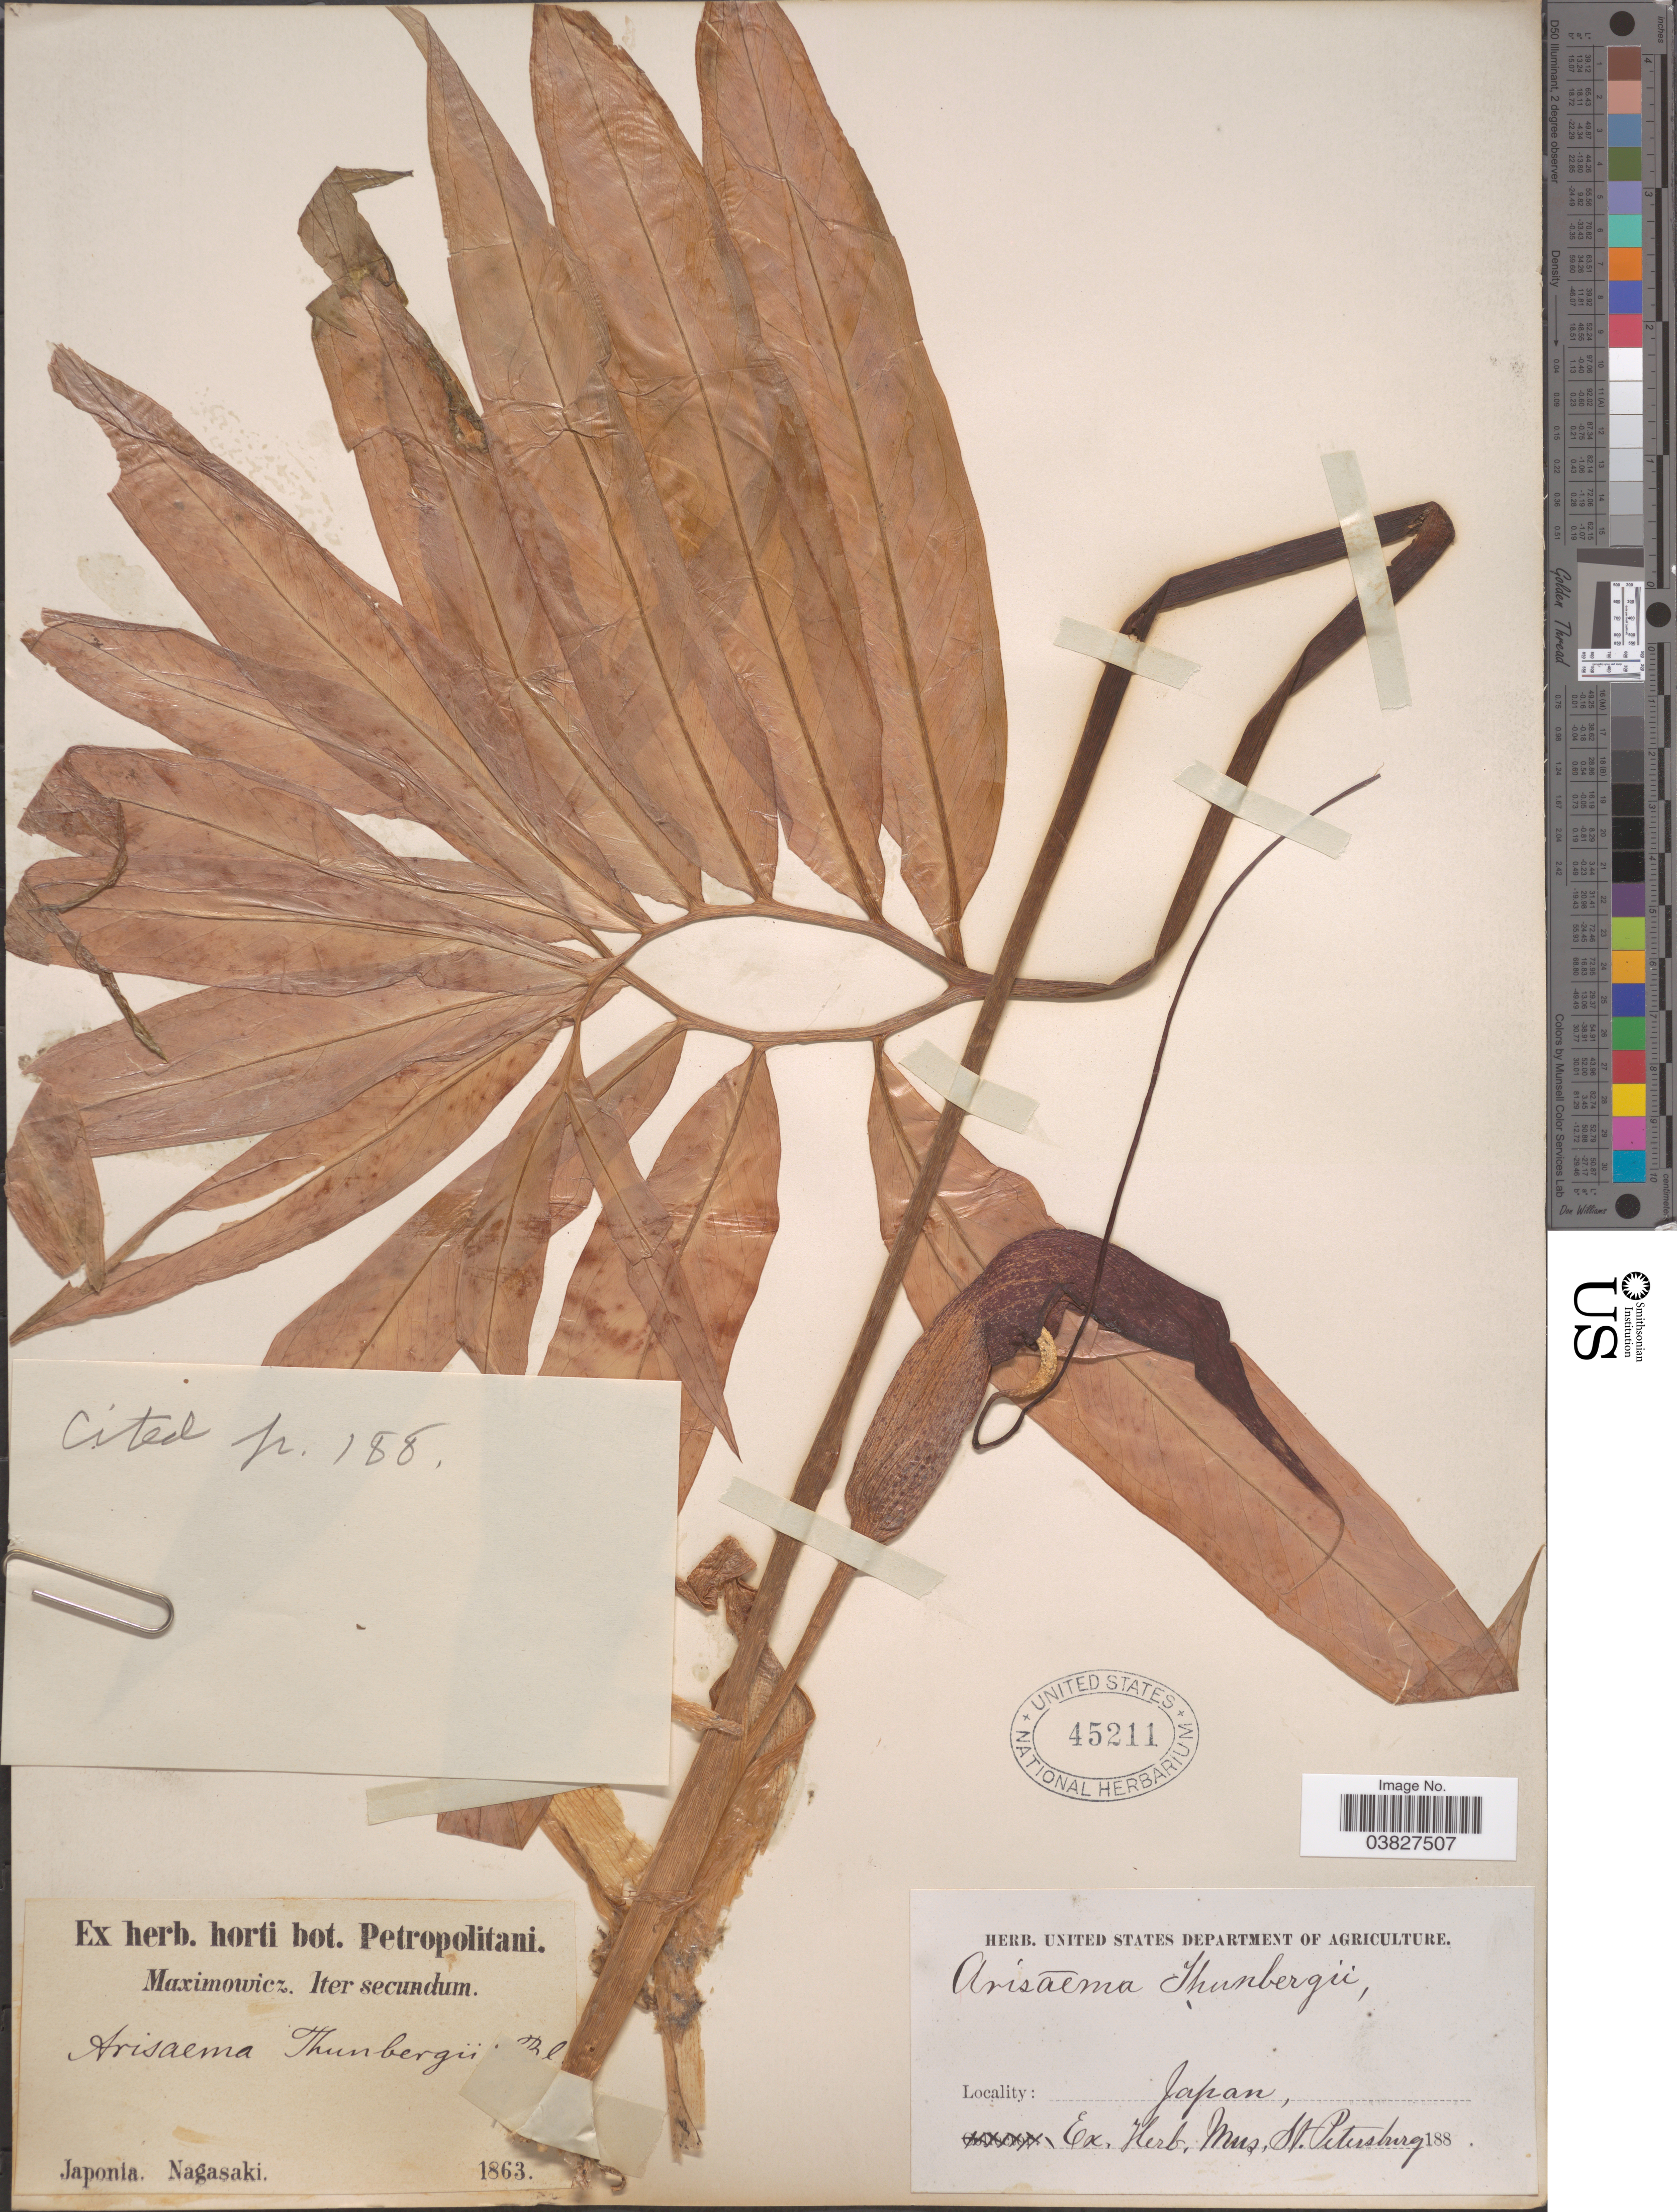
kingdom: Plantae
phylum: Tracheophyta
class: Liliopsida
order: Alismatales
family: Araceae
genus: Arisaema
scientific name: Arisaema thunbergii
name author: Blume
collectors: Maximowicz, --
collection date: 1863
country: Japan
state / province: Nagasaki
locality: Japonia. Ex. Herb. Mus. St. Petersburg.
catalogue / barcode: US 45211